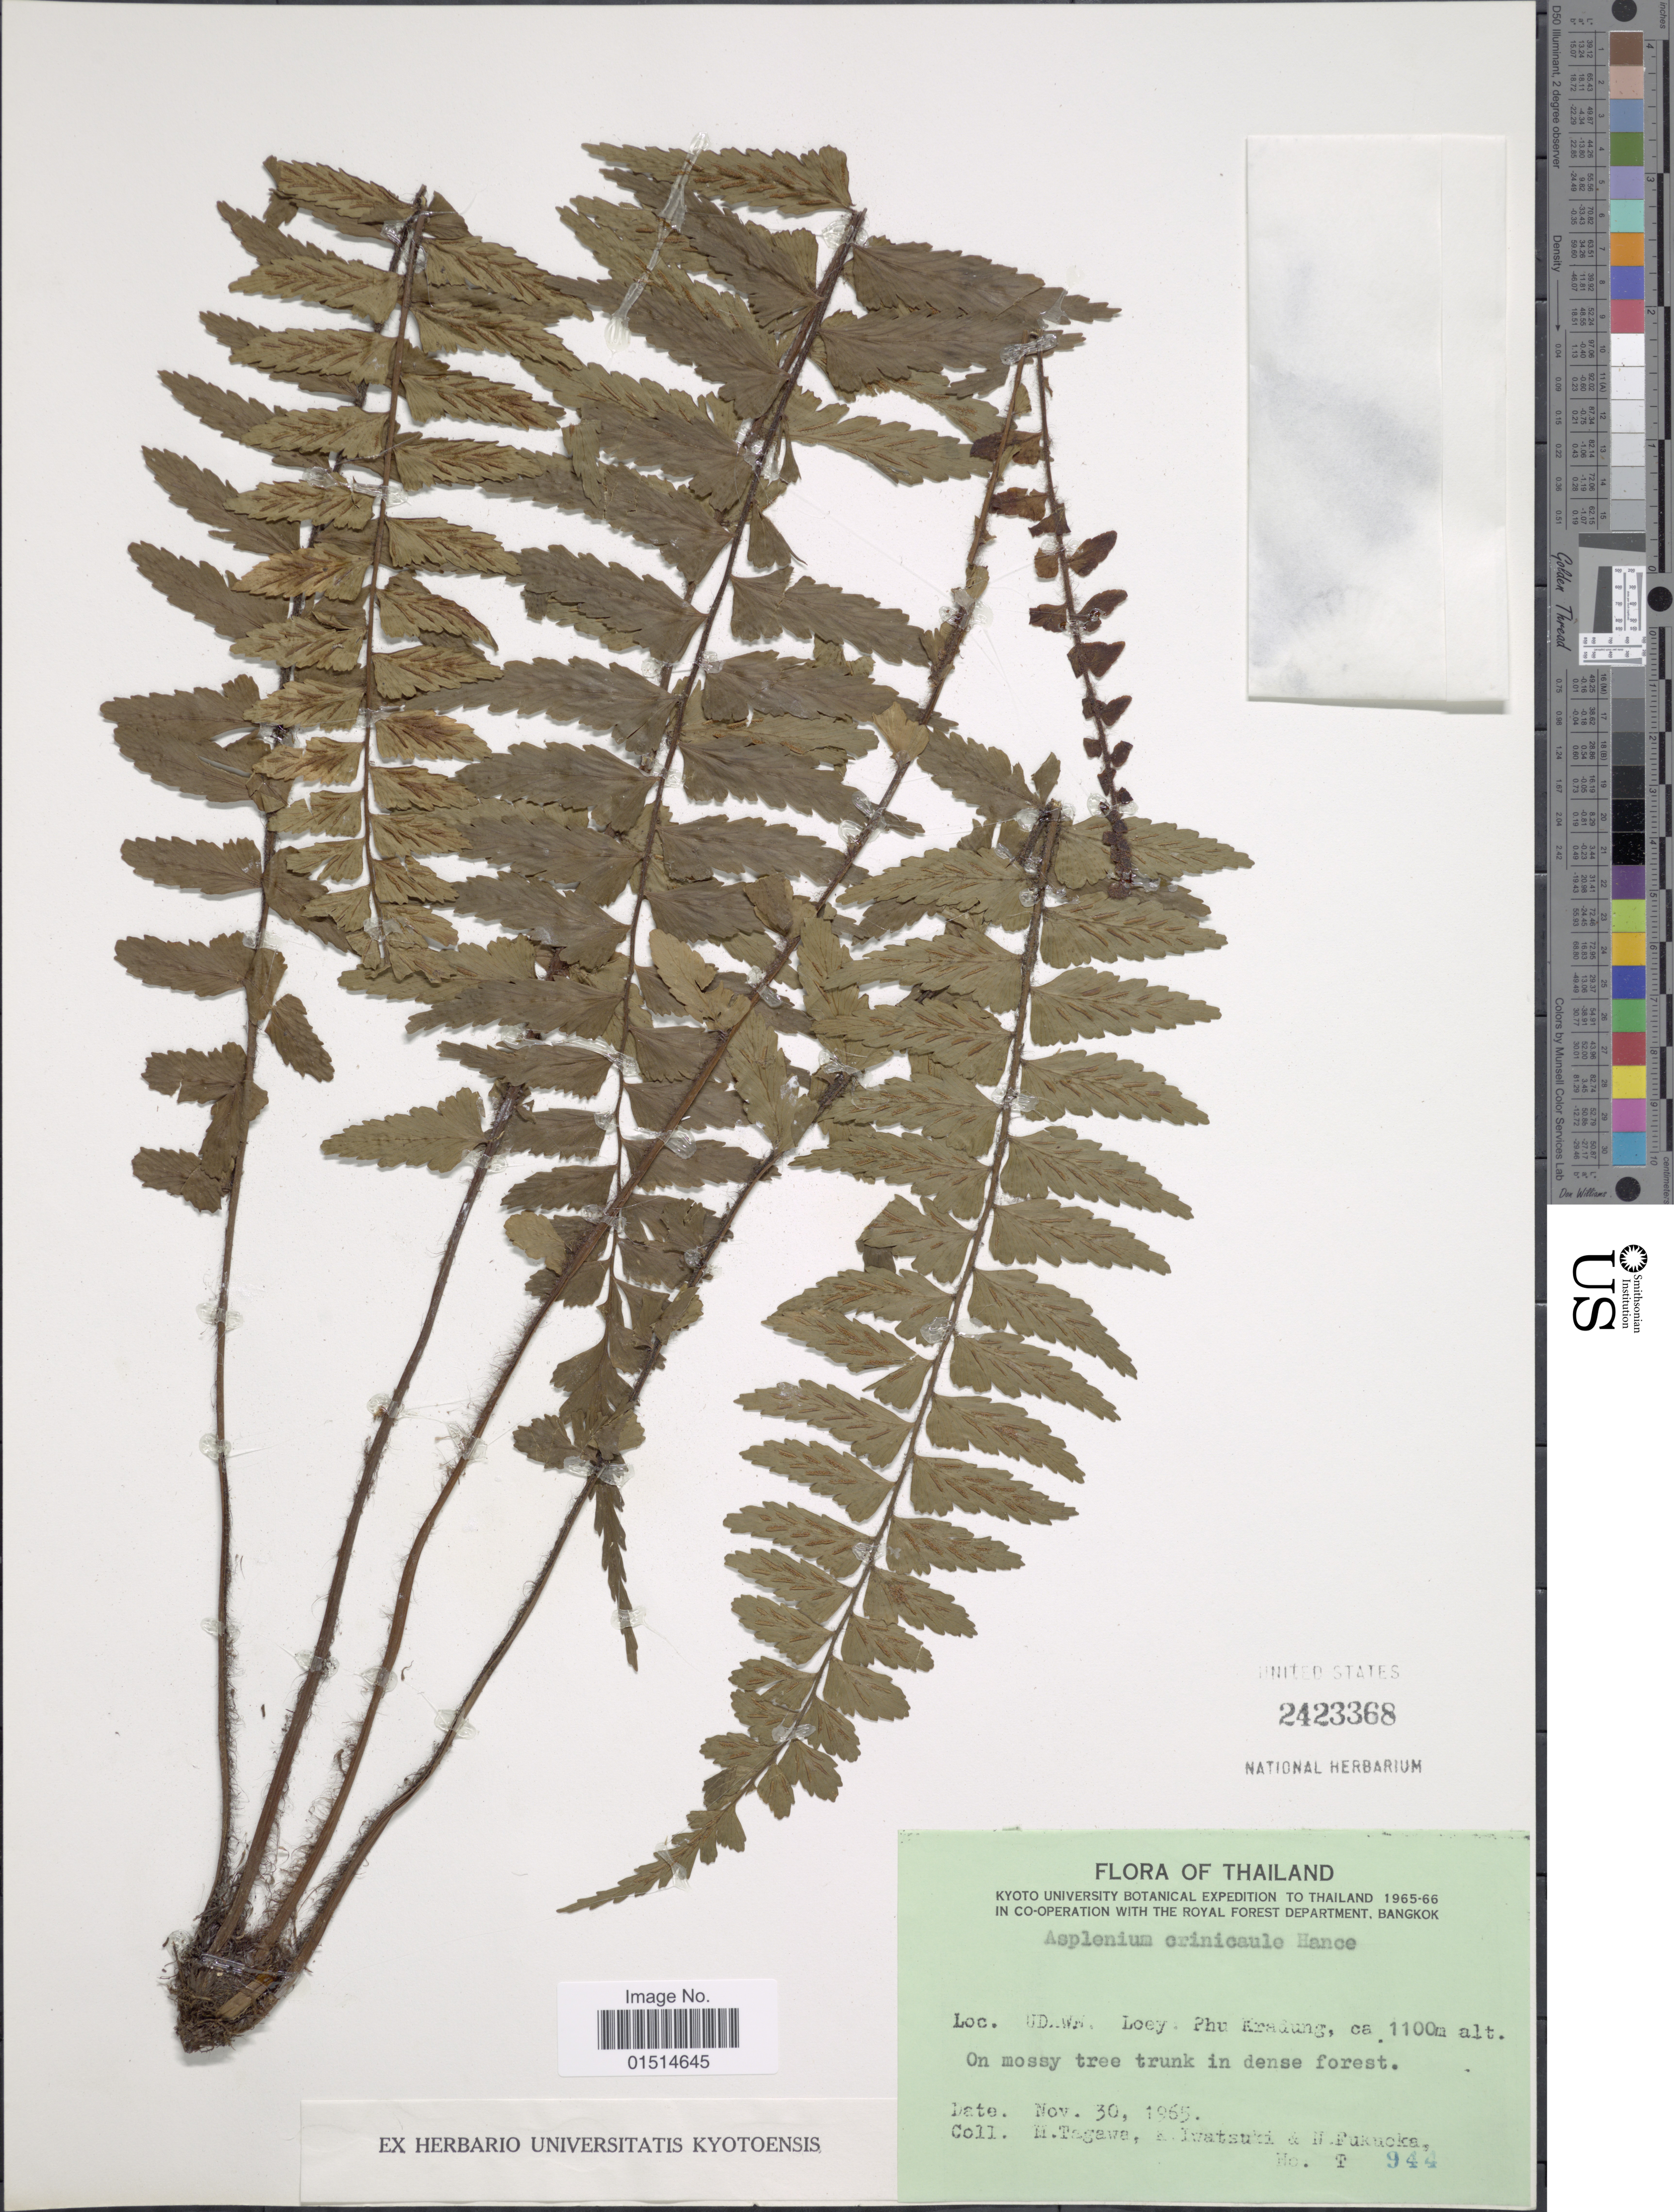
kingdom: Plantae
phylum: Tracheophyta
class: Polypodiopsida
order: Polypodiales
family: Aspleniaceae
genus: Asplenium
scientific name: Asplenium crinicaule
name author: Hance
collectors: M. Tagawa, K. Iwatsuki & N. Fukuoka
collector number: T944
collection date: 1965-11-30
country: Thailand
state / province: Loei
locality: Udawn. Loey: Phu Kradung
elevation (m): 1100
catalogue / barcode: US 2423368